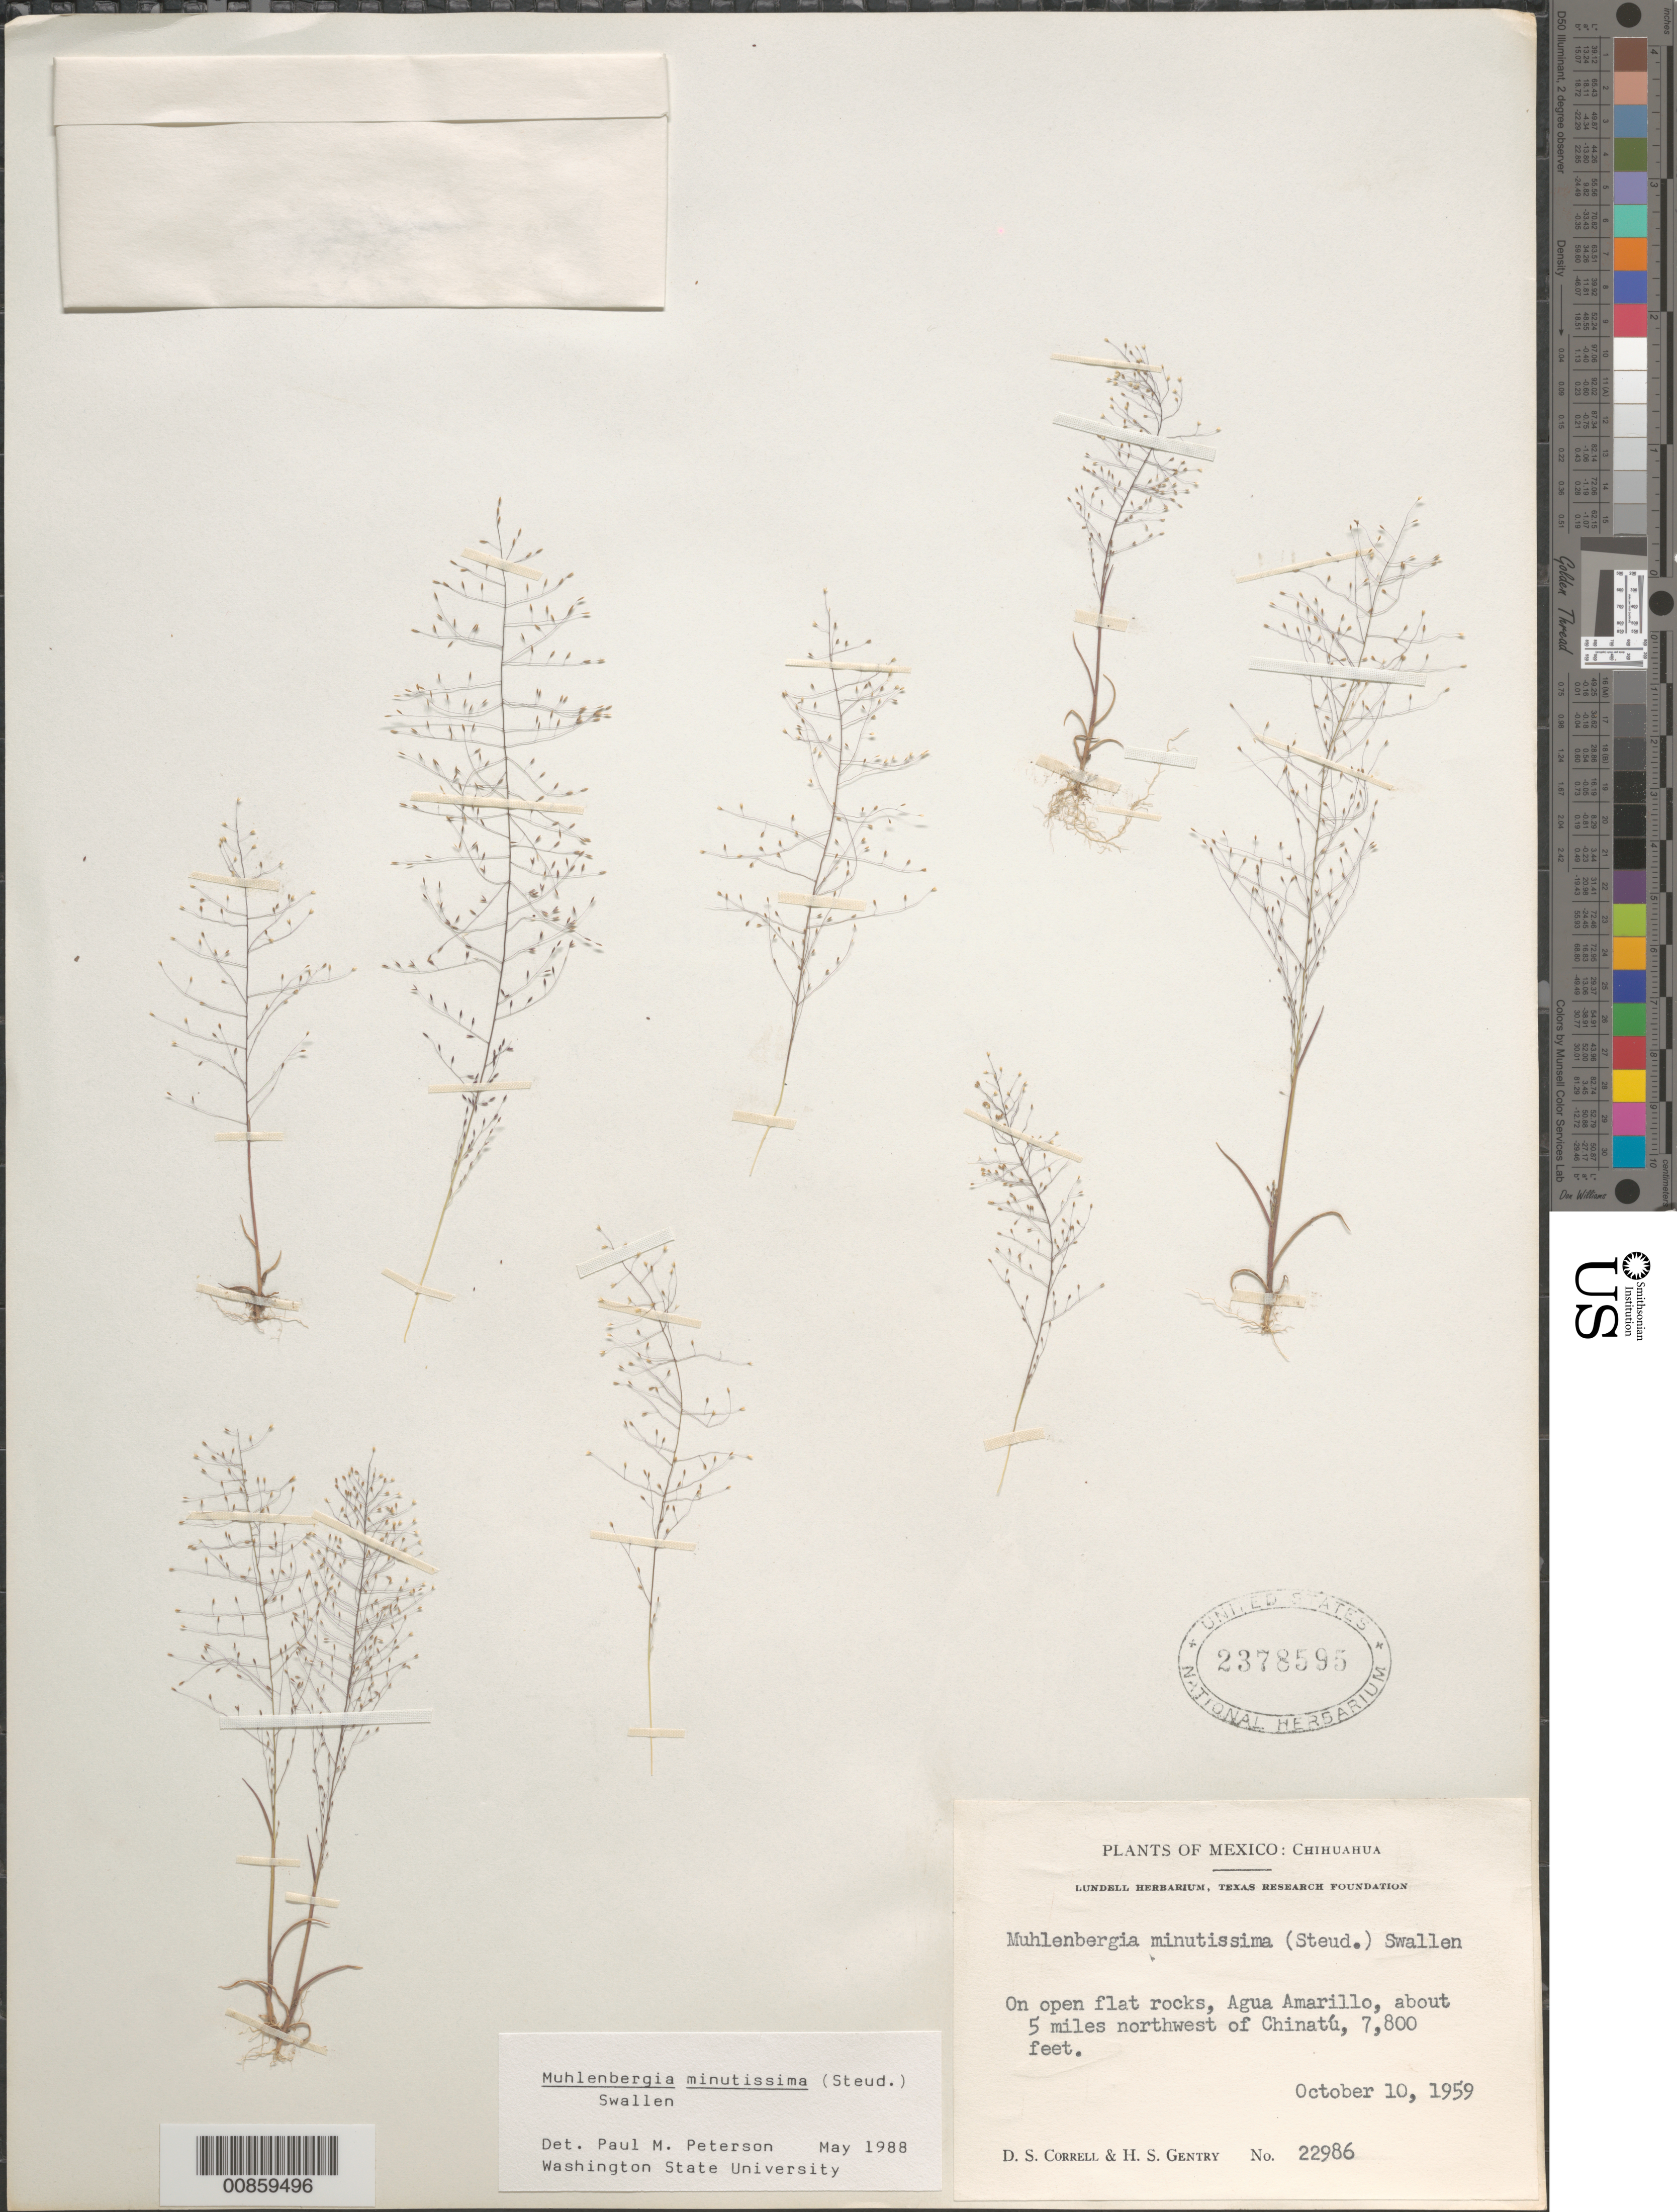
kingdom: Plantae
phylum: Tracheophyta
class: Liliopsida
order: Poales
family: Poaceae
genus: Muhlenbergia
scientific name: Muhlenbergia minutissima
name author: (Steud.) Swallen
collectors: D. S. Correll & H. S. Gentry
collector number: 22986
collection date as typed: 10 Oct 1959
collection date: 1959-10-10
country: Mexico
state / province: Chihuahua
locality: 5 mi NW of Chinatu, Chih.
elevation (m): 2377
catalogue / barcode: US 2378595